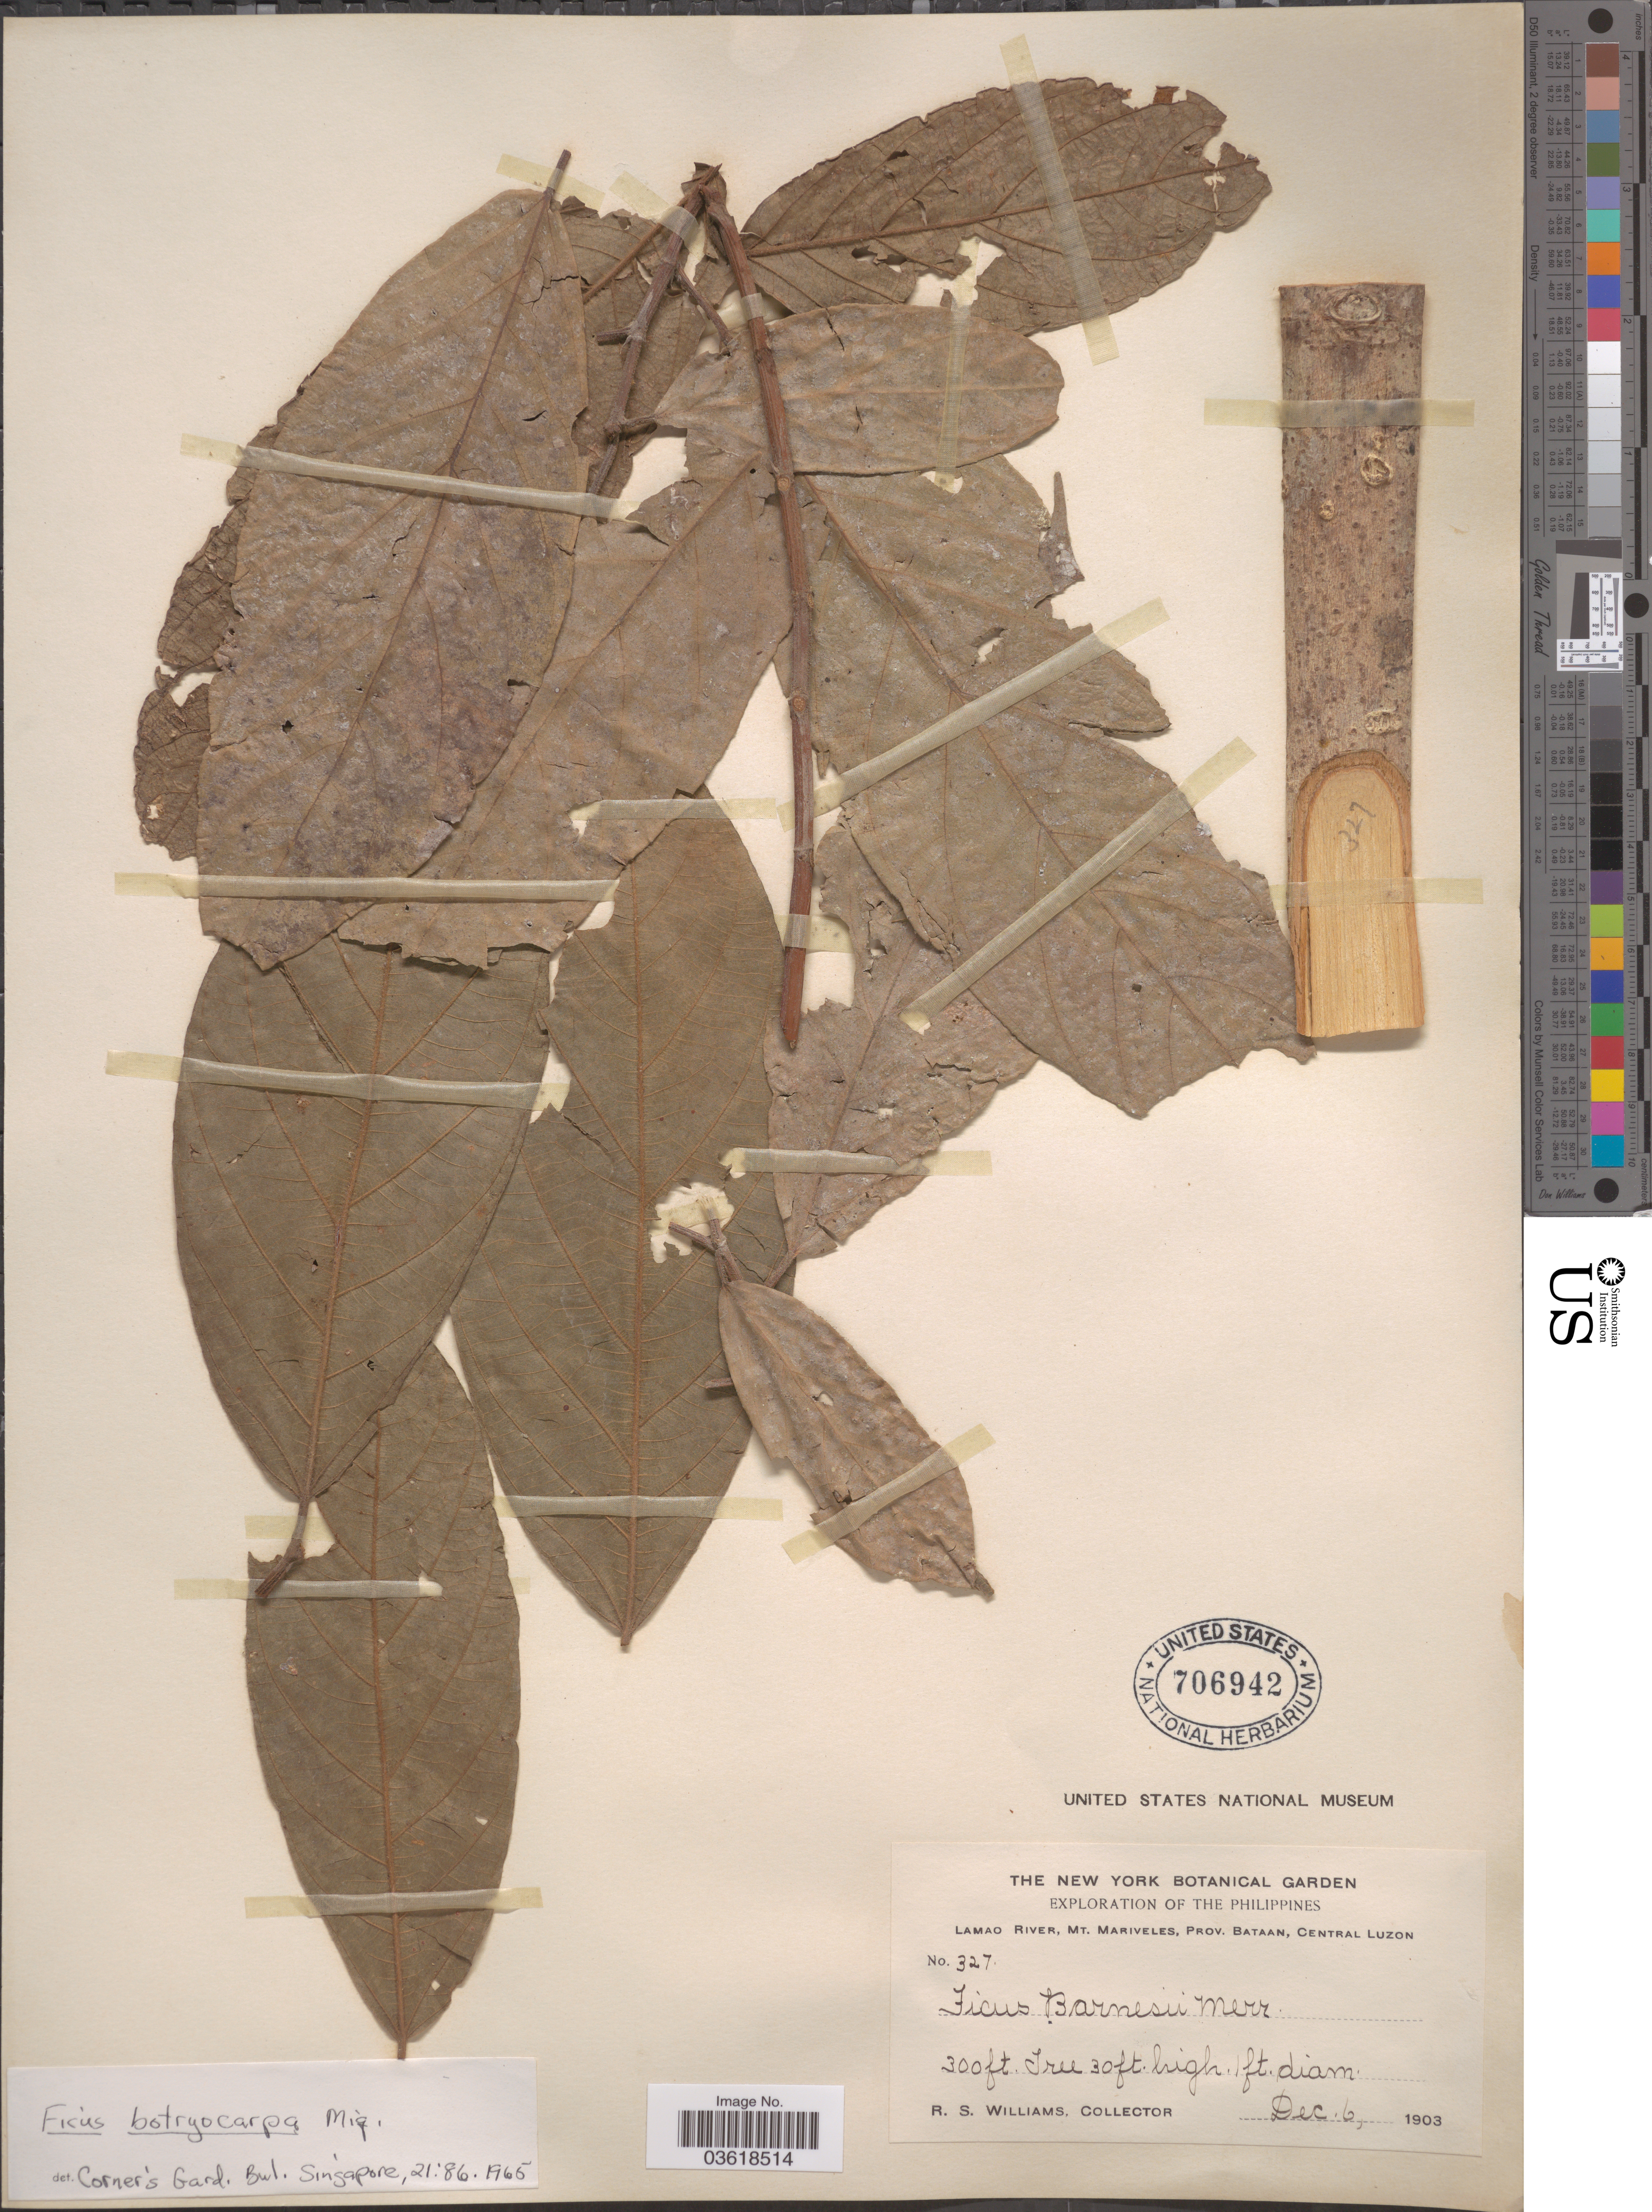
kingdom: Plantae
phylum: Tracheophyta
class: Magnoliopsida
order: Rosales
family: Moraceae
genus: Ficus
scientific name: Ficus botryocarpa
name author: Miq.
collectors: R. S. Williams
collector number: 327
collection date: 1903-12-06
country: Philippines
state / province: Central Luzon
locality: Lamao River, Mt. Mariveles, Prov. Bataan.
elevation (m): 91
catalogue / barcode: US 706942